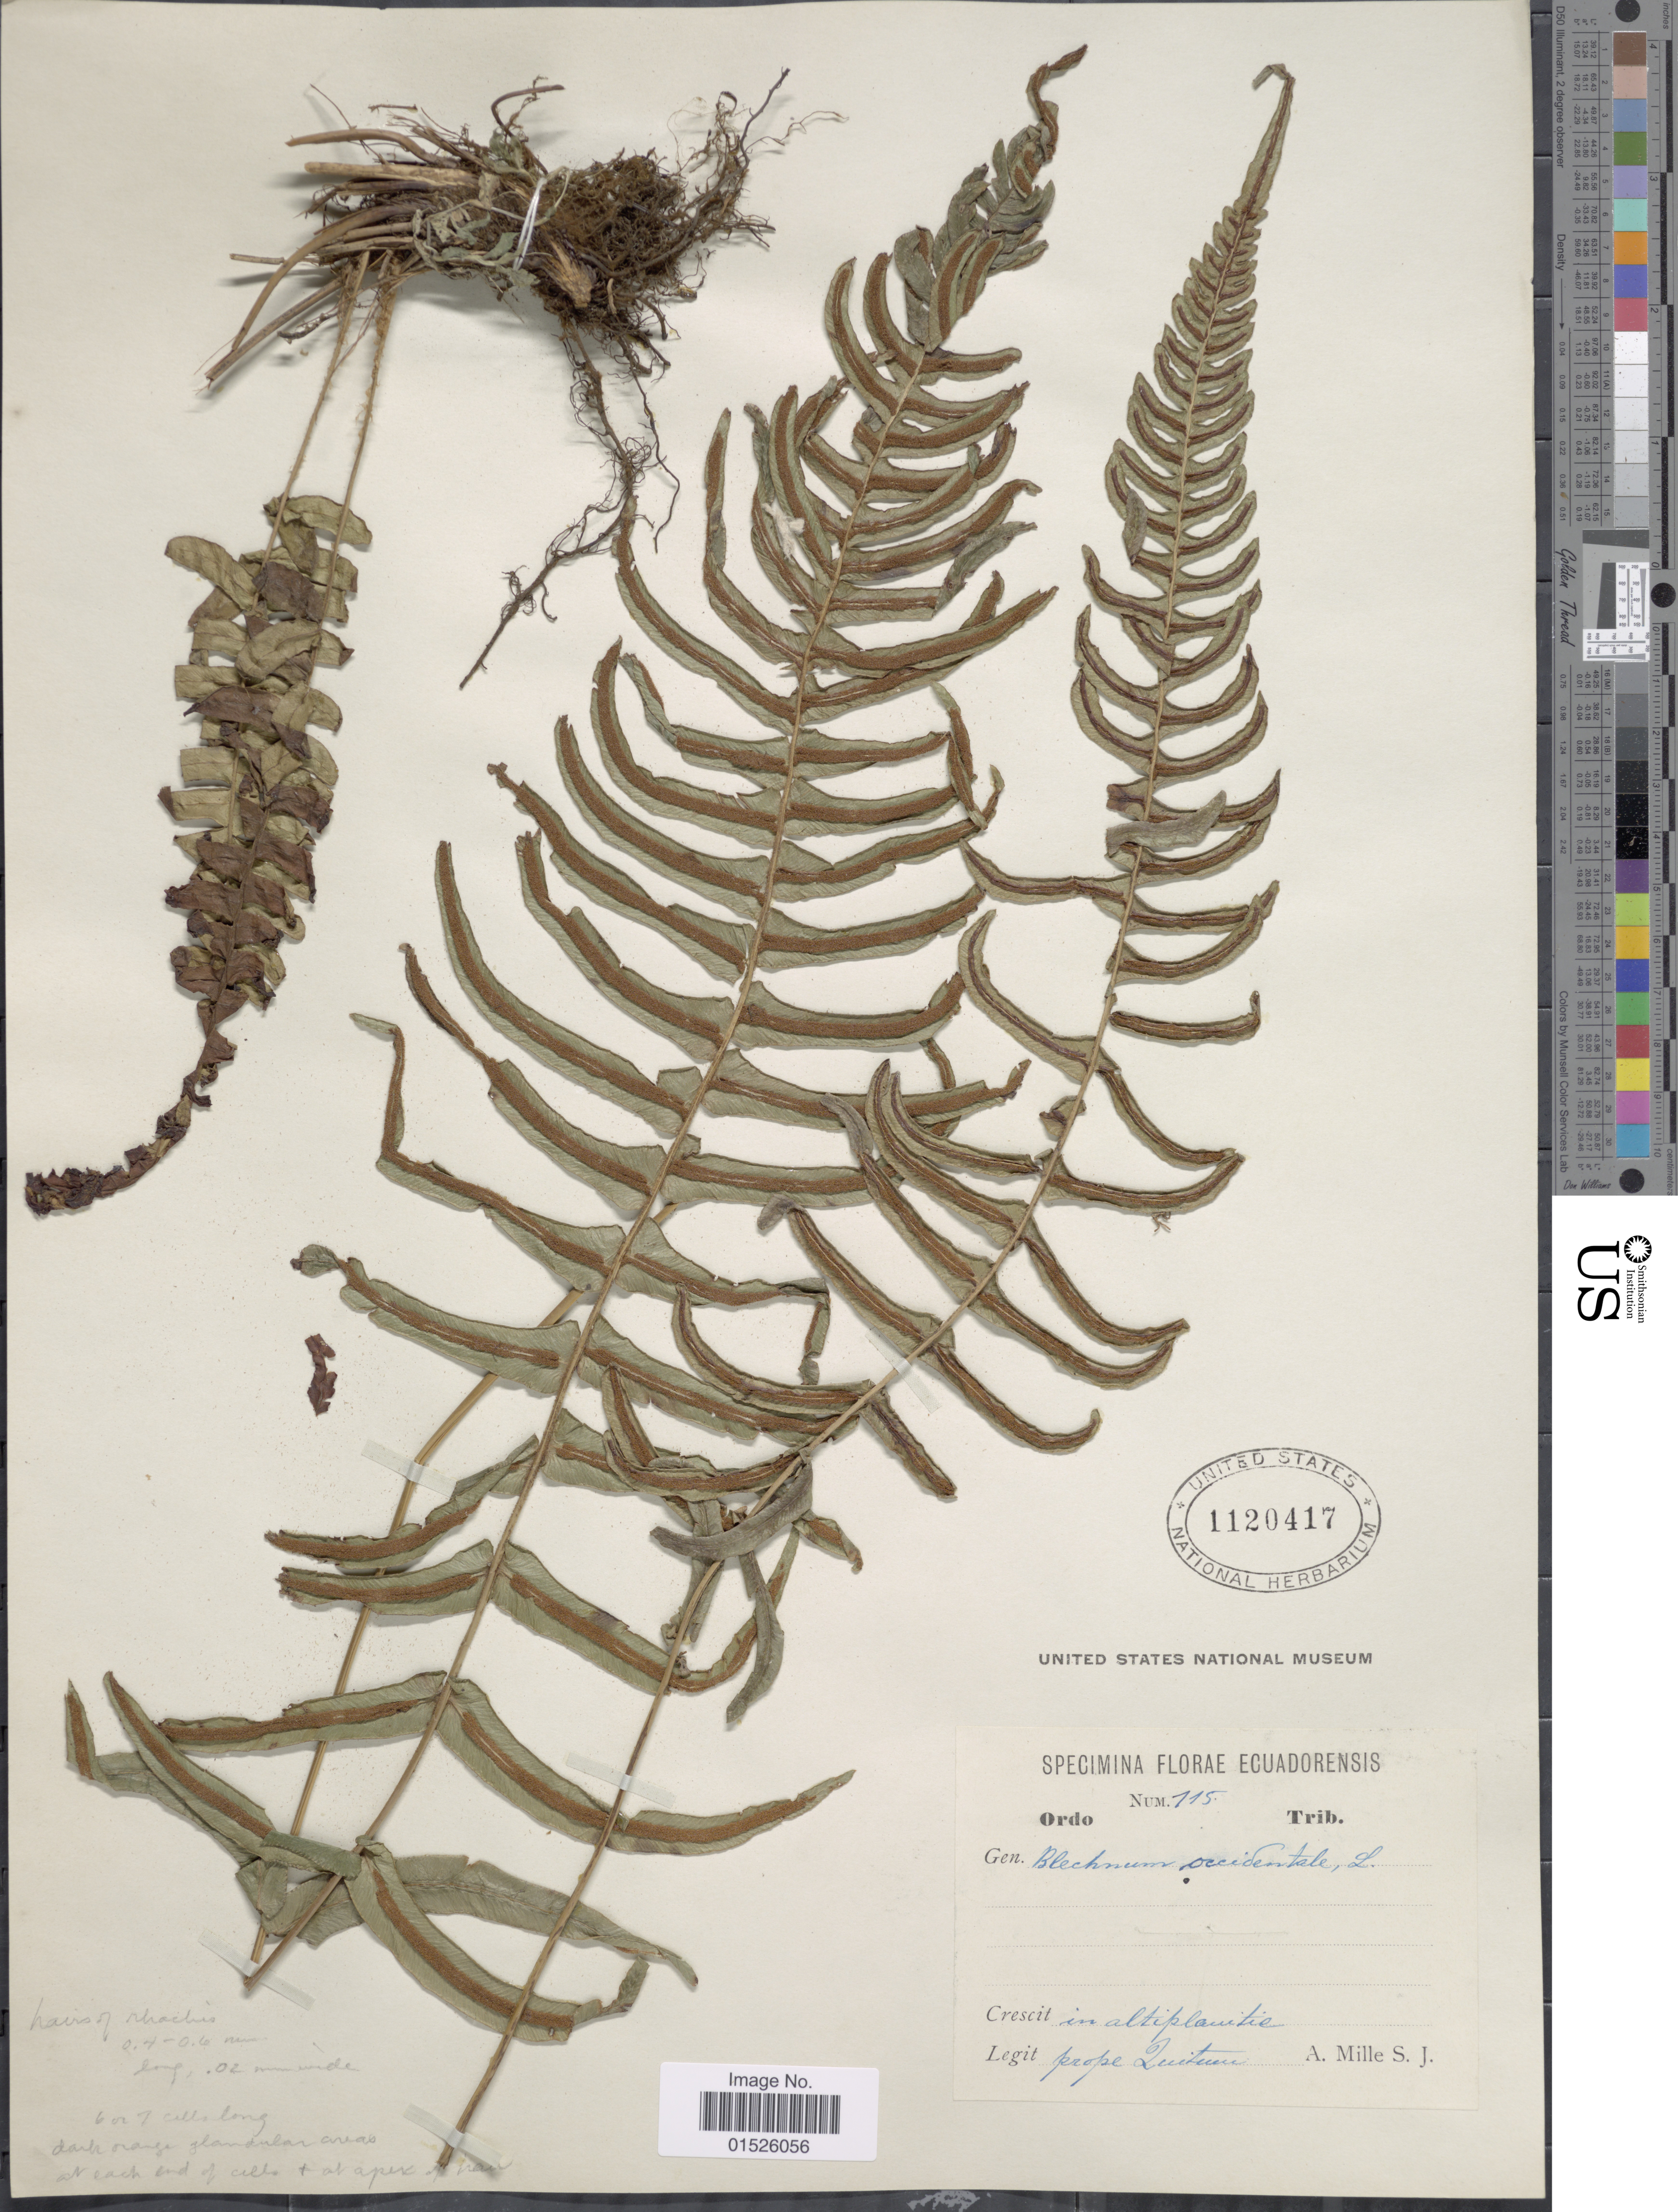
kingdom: Plantae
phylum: Tracheophyta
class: Polypodiopsida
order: Polypodiales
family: Blechnaceae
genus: Blechnum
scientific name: Blechnum glandulosum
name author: Link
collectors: A. Mille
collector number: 115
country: Ecuador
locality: Ecuadorensis, Crescit in altiplanitie,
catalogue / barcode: US 1120417